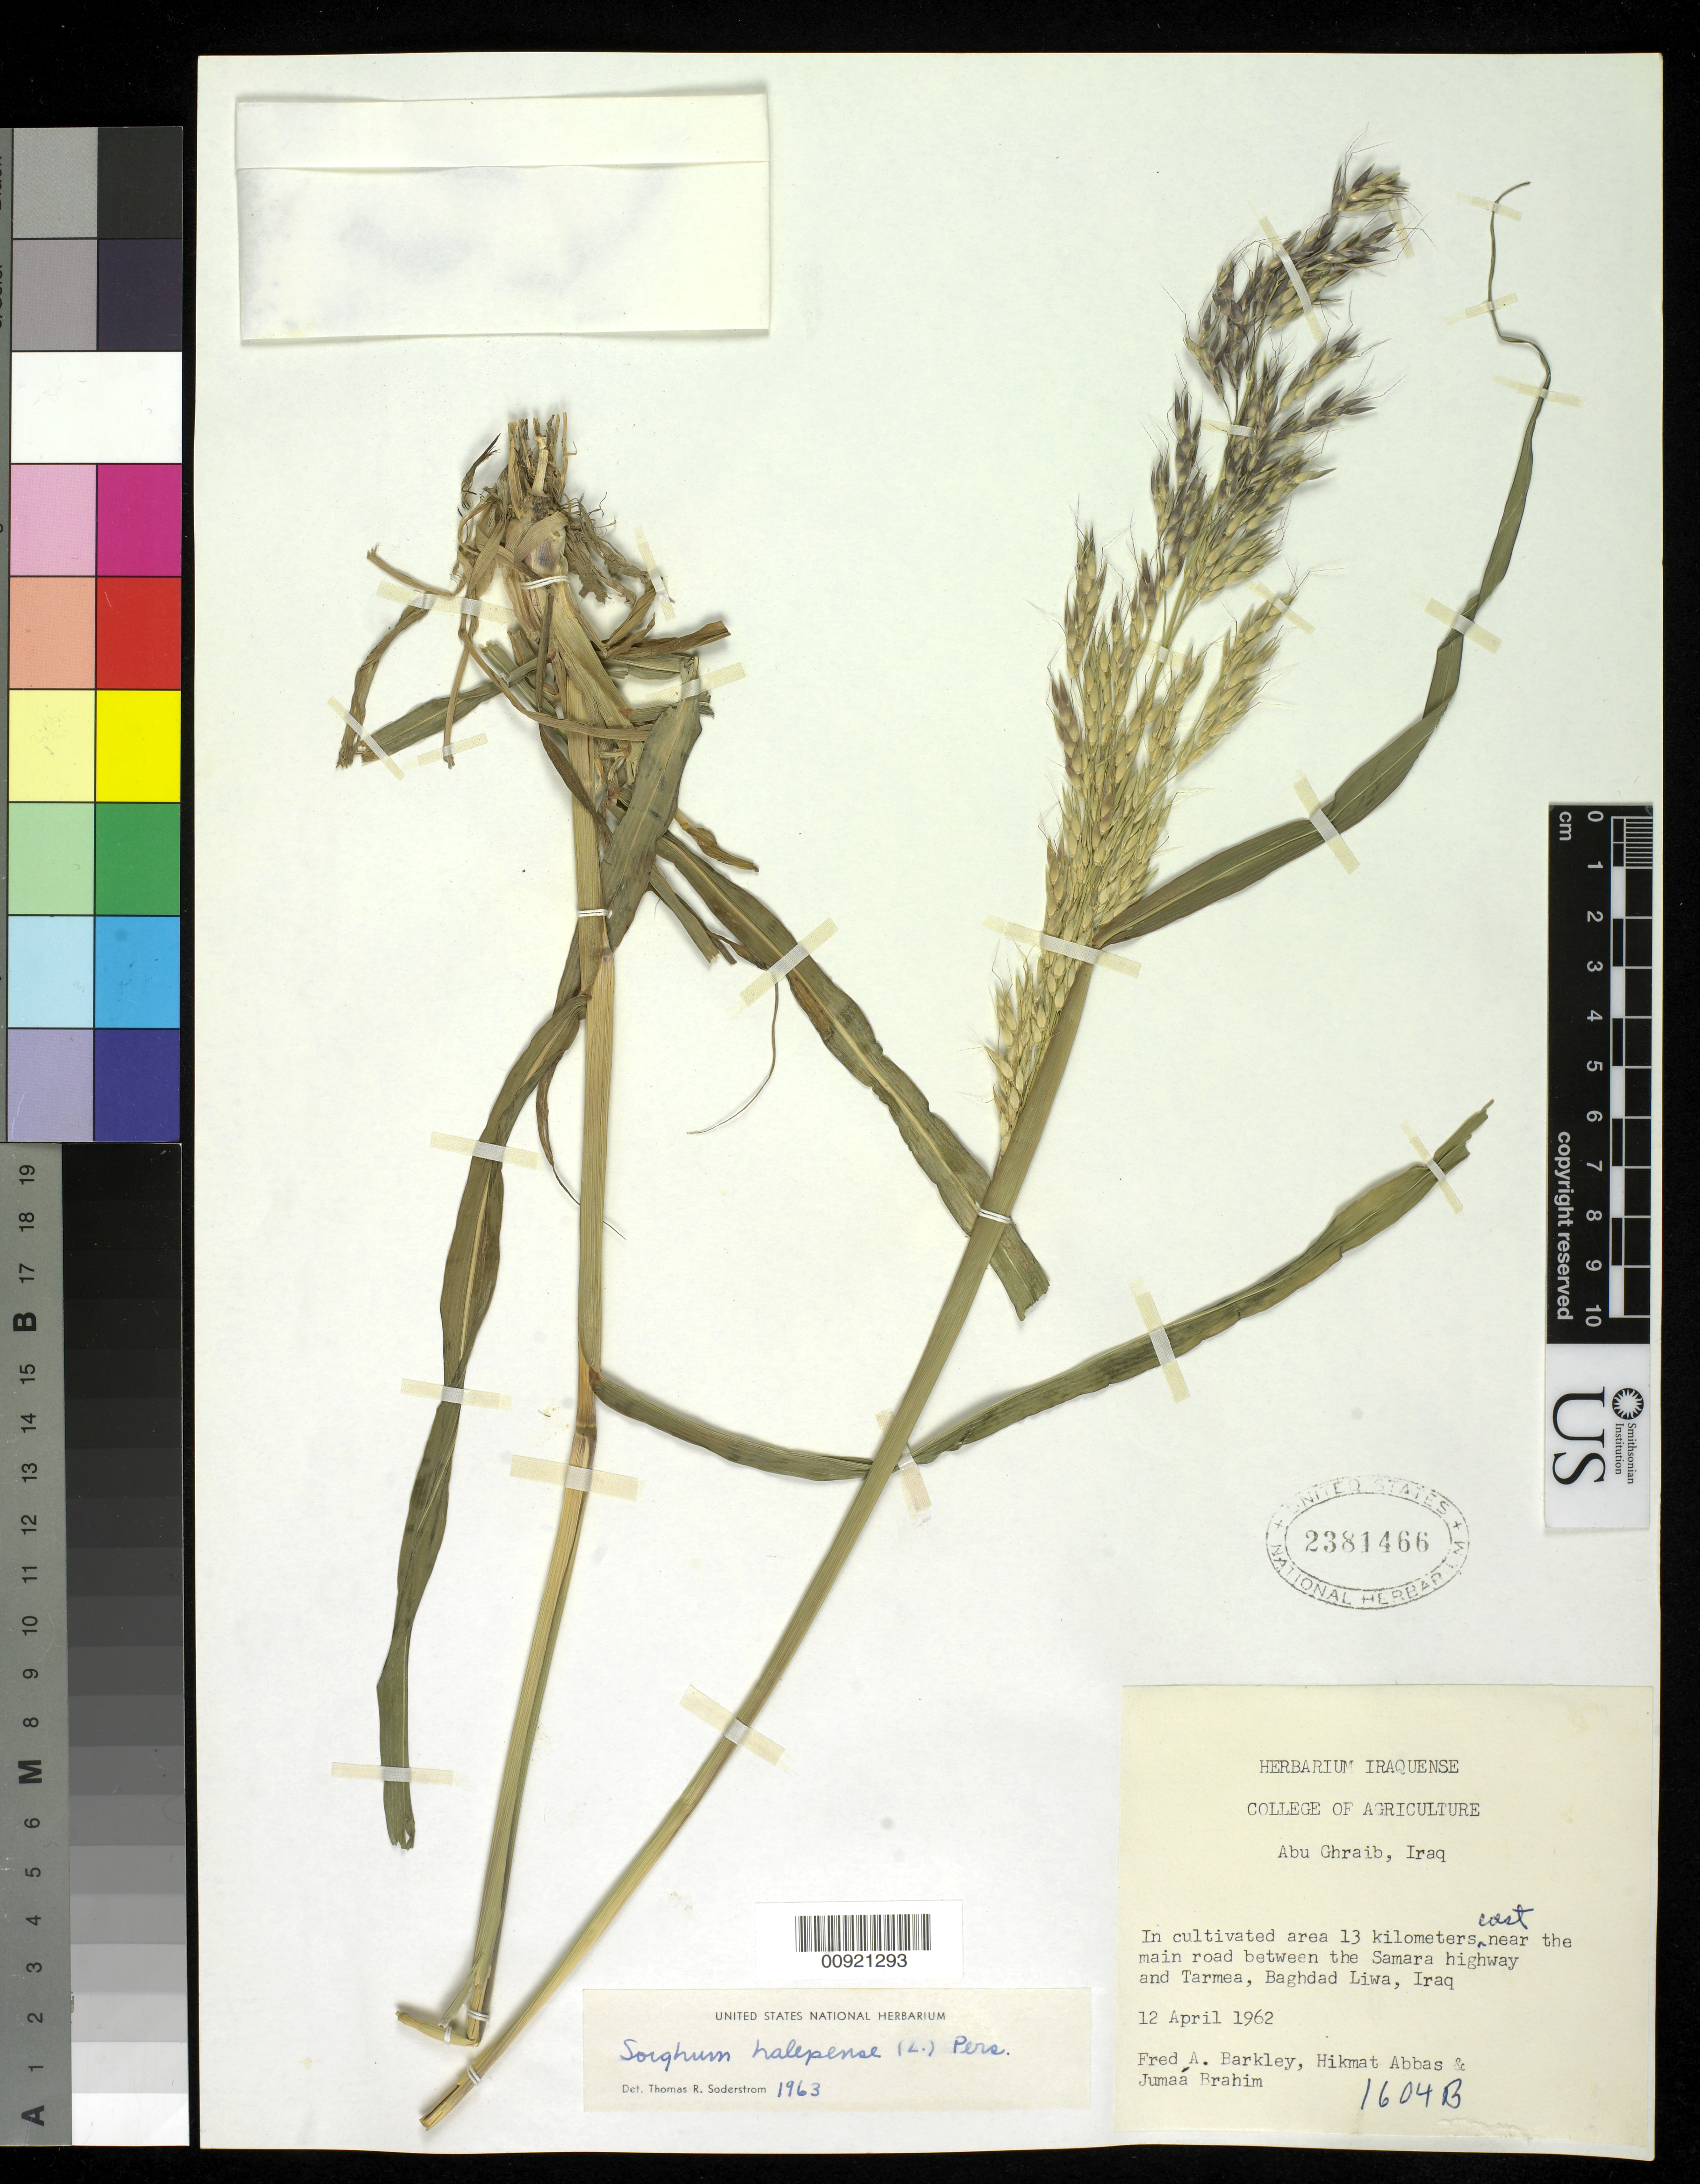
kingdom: Plantae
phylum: Tracheophyta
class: Liliopsida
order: Poales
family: Poaceae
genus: Sorghum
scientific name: Sorghum halepense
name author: (L.) Pers.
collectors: F. A. Barkley, H. Abbas & Brahim M., J.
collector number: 1604B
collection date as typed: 12 Apr 1962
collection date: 1962-04-12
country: Iraq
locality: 13 kilometers east of the main road between the Samara highway and Tarmea, Baghdad Liwa.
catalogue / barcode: US 2381466